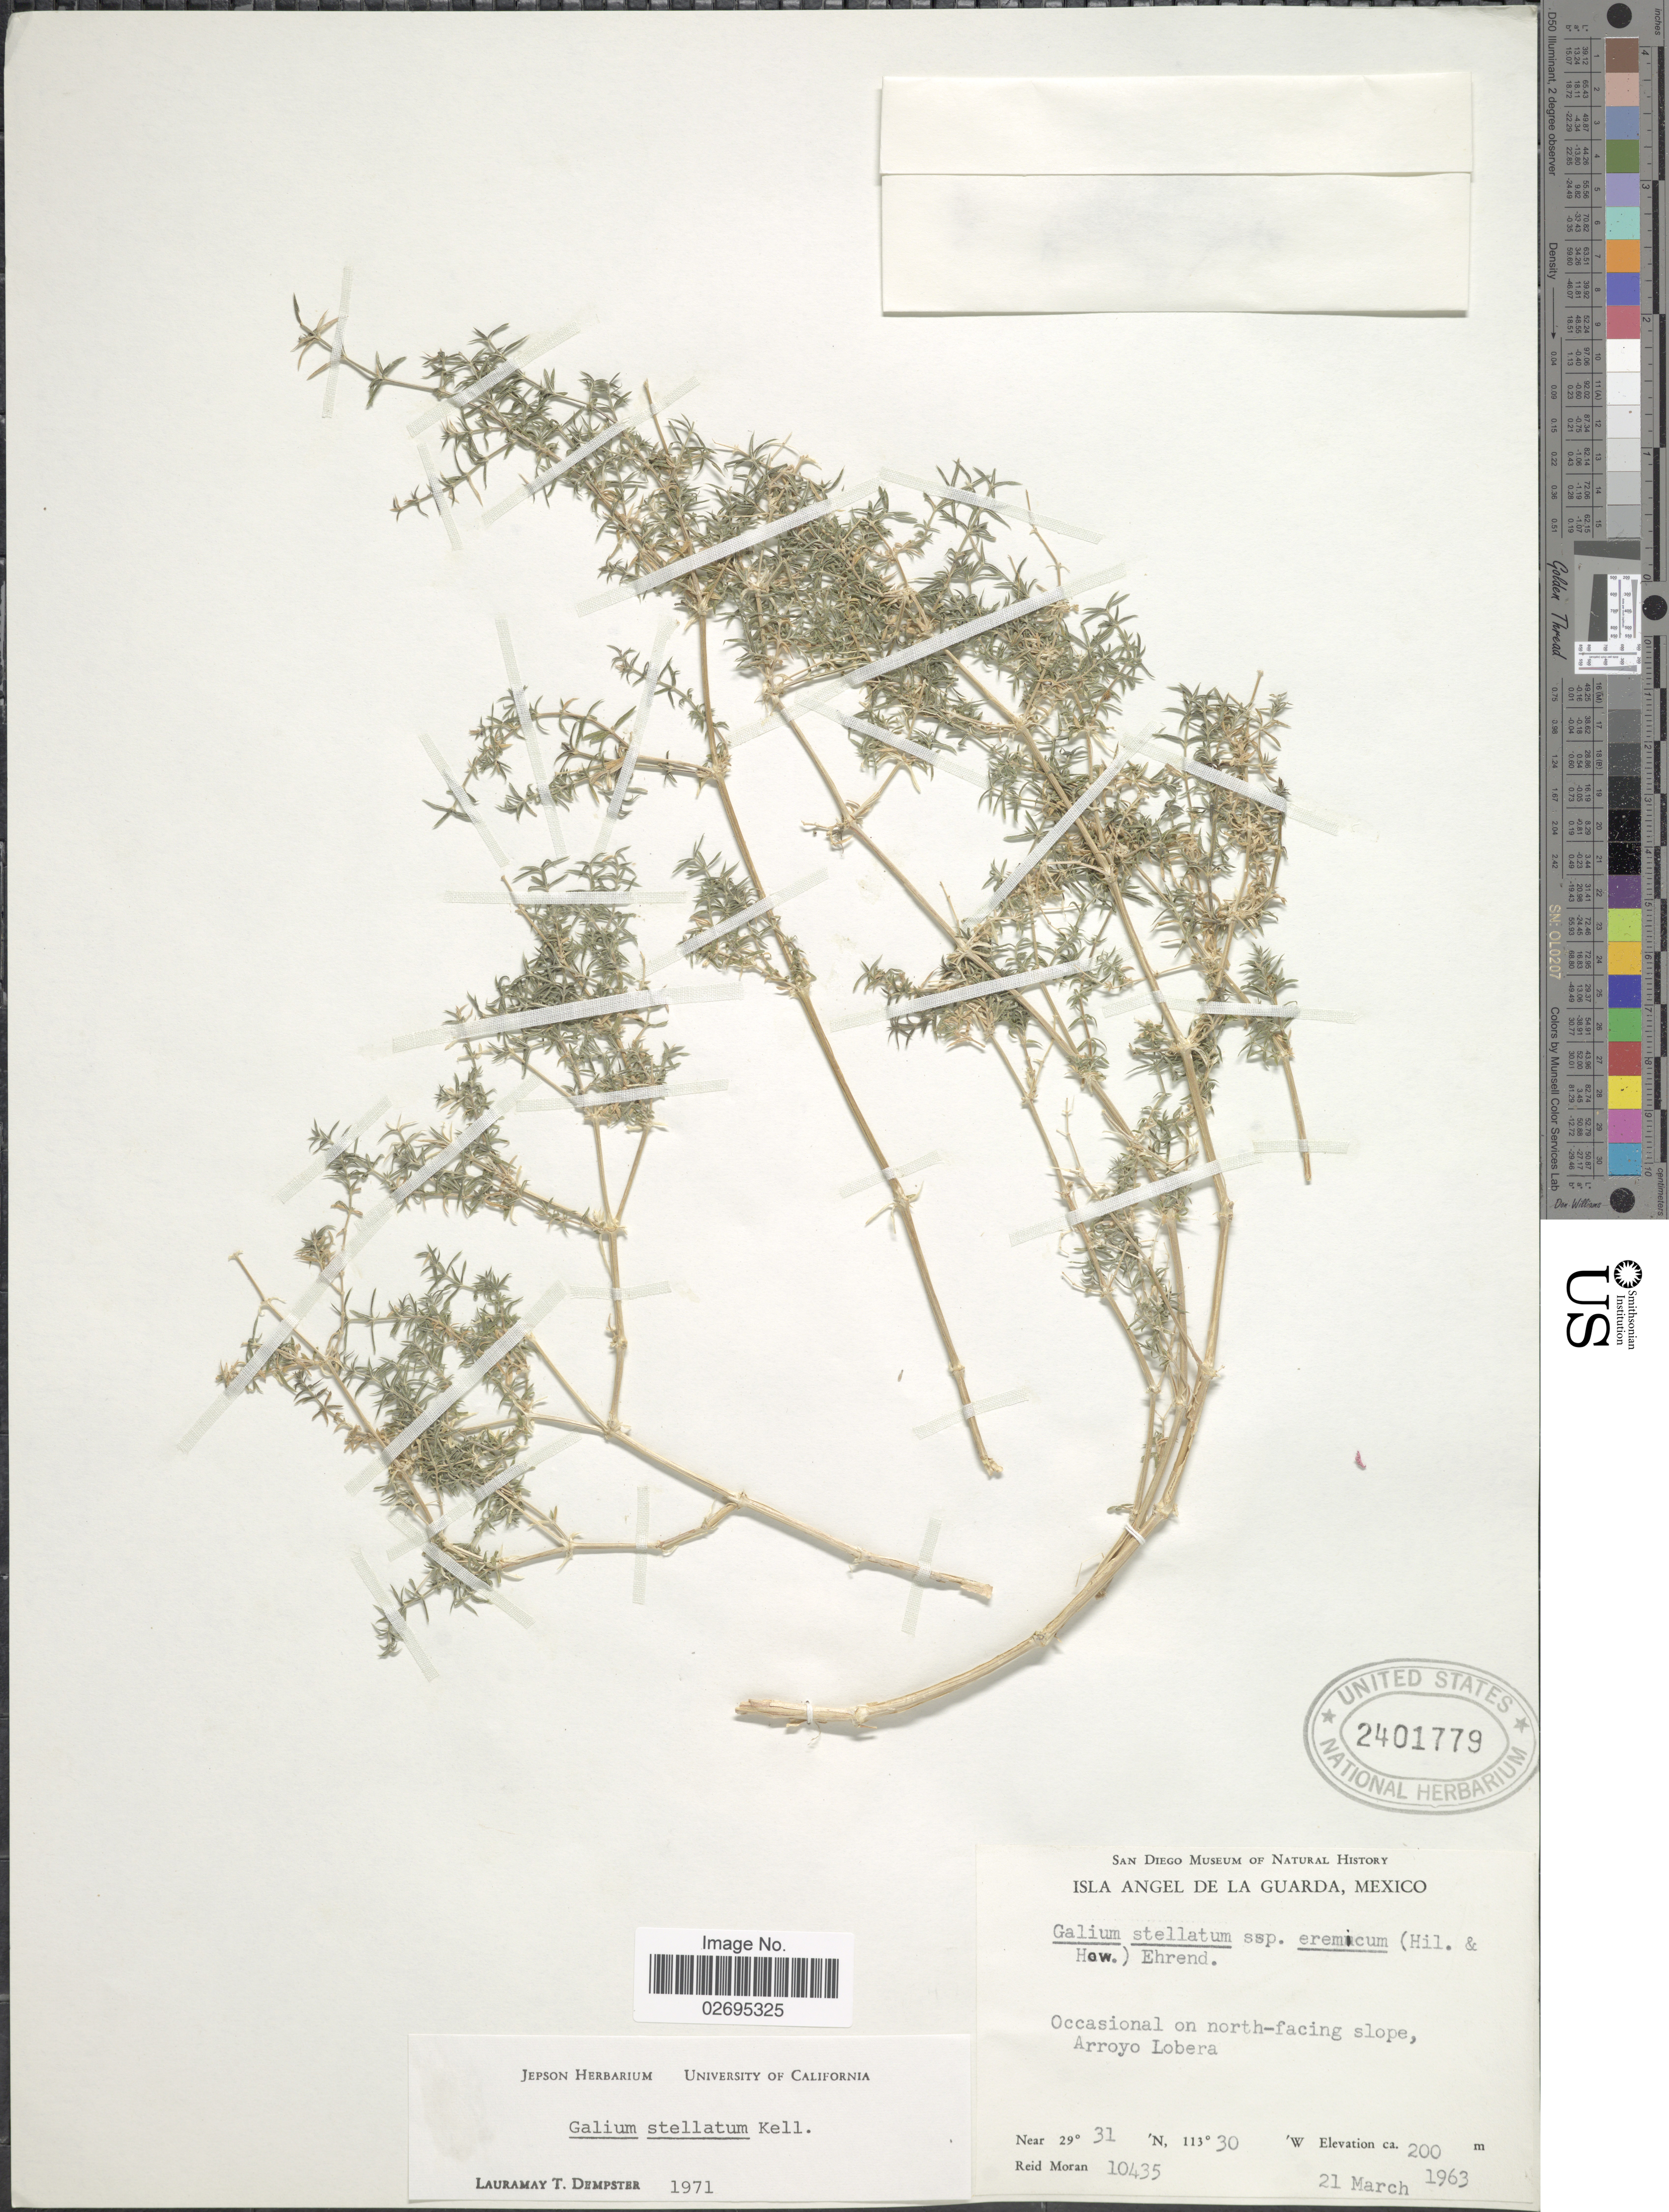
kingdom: Plantae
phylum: Tracheophyta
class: Magnoliopsida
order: Gentianales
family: Rubiaceae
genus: Galium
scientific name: Galium stellatum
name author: Kellogg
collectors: R. V. Moran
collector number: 10435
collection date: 1963-03-21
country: Mexico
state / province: Baja California Norte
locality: Isla Angel de La Guarda, Occasional on north facing slope, Arroyo Lobera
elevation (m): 200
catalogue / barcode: US 2401779